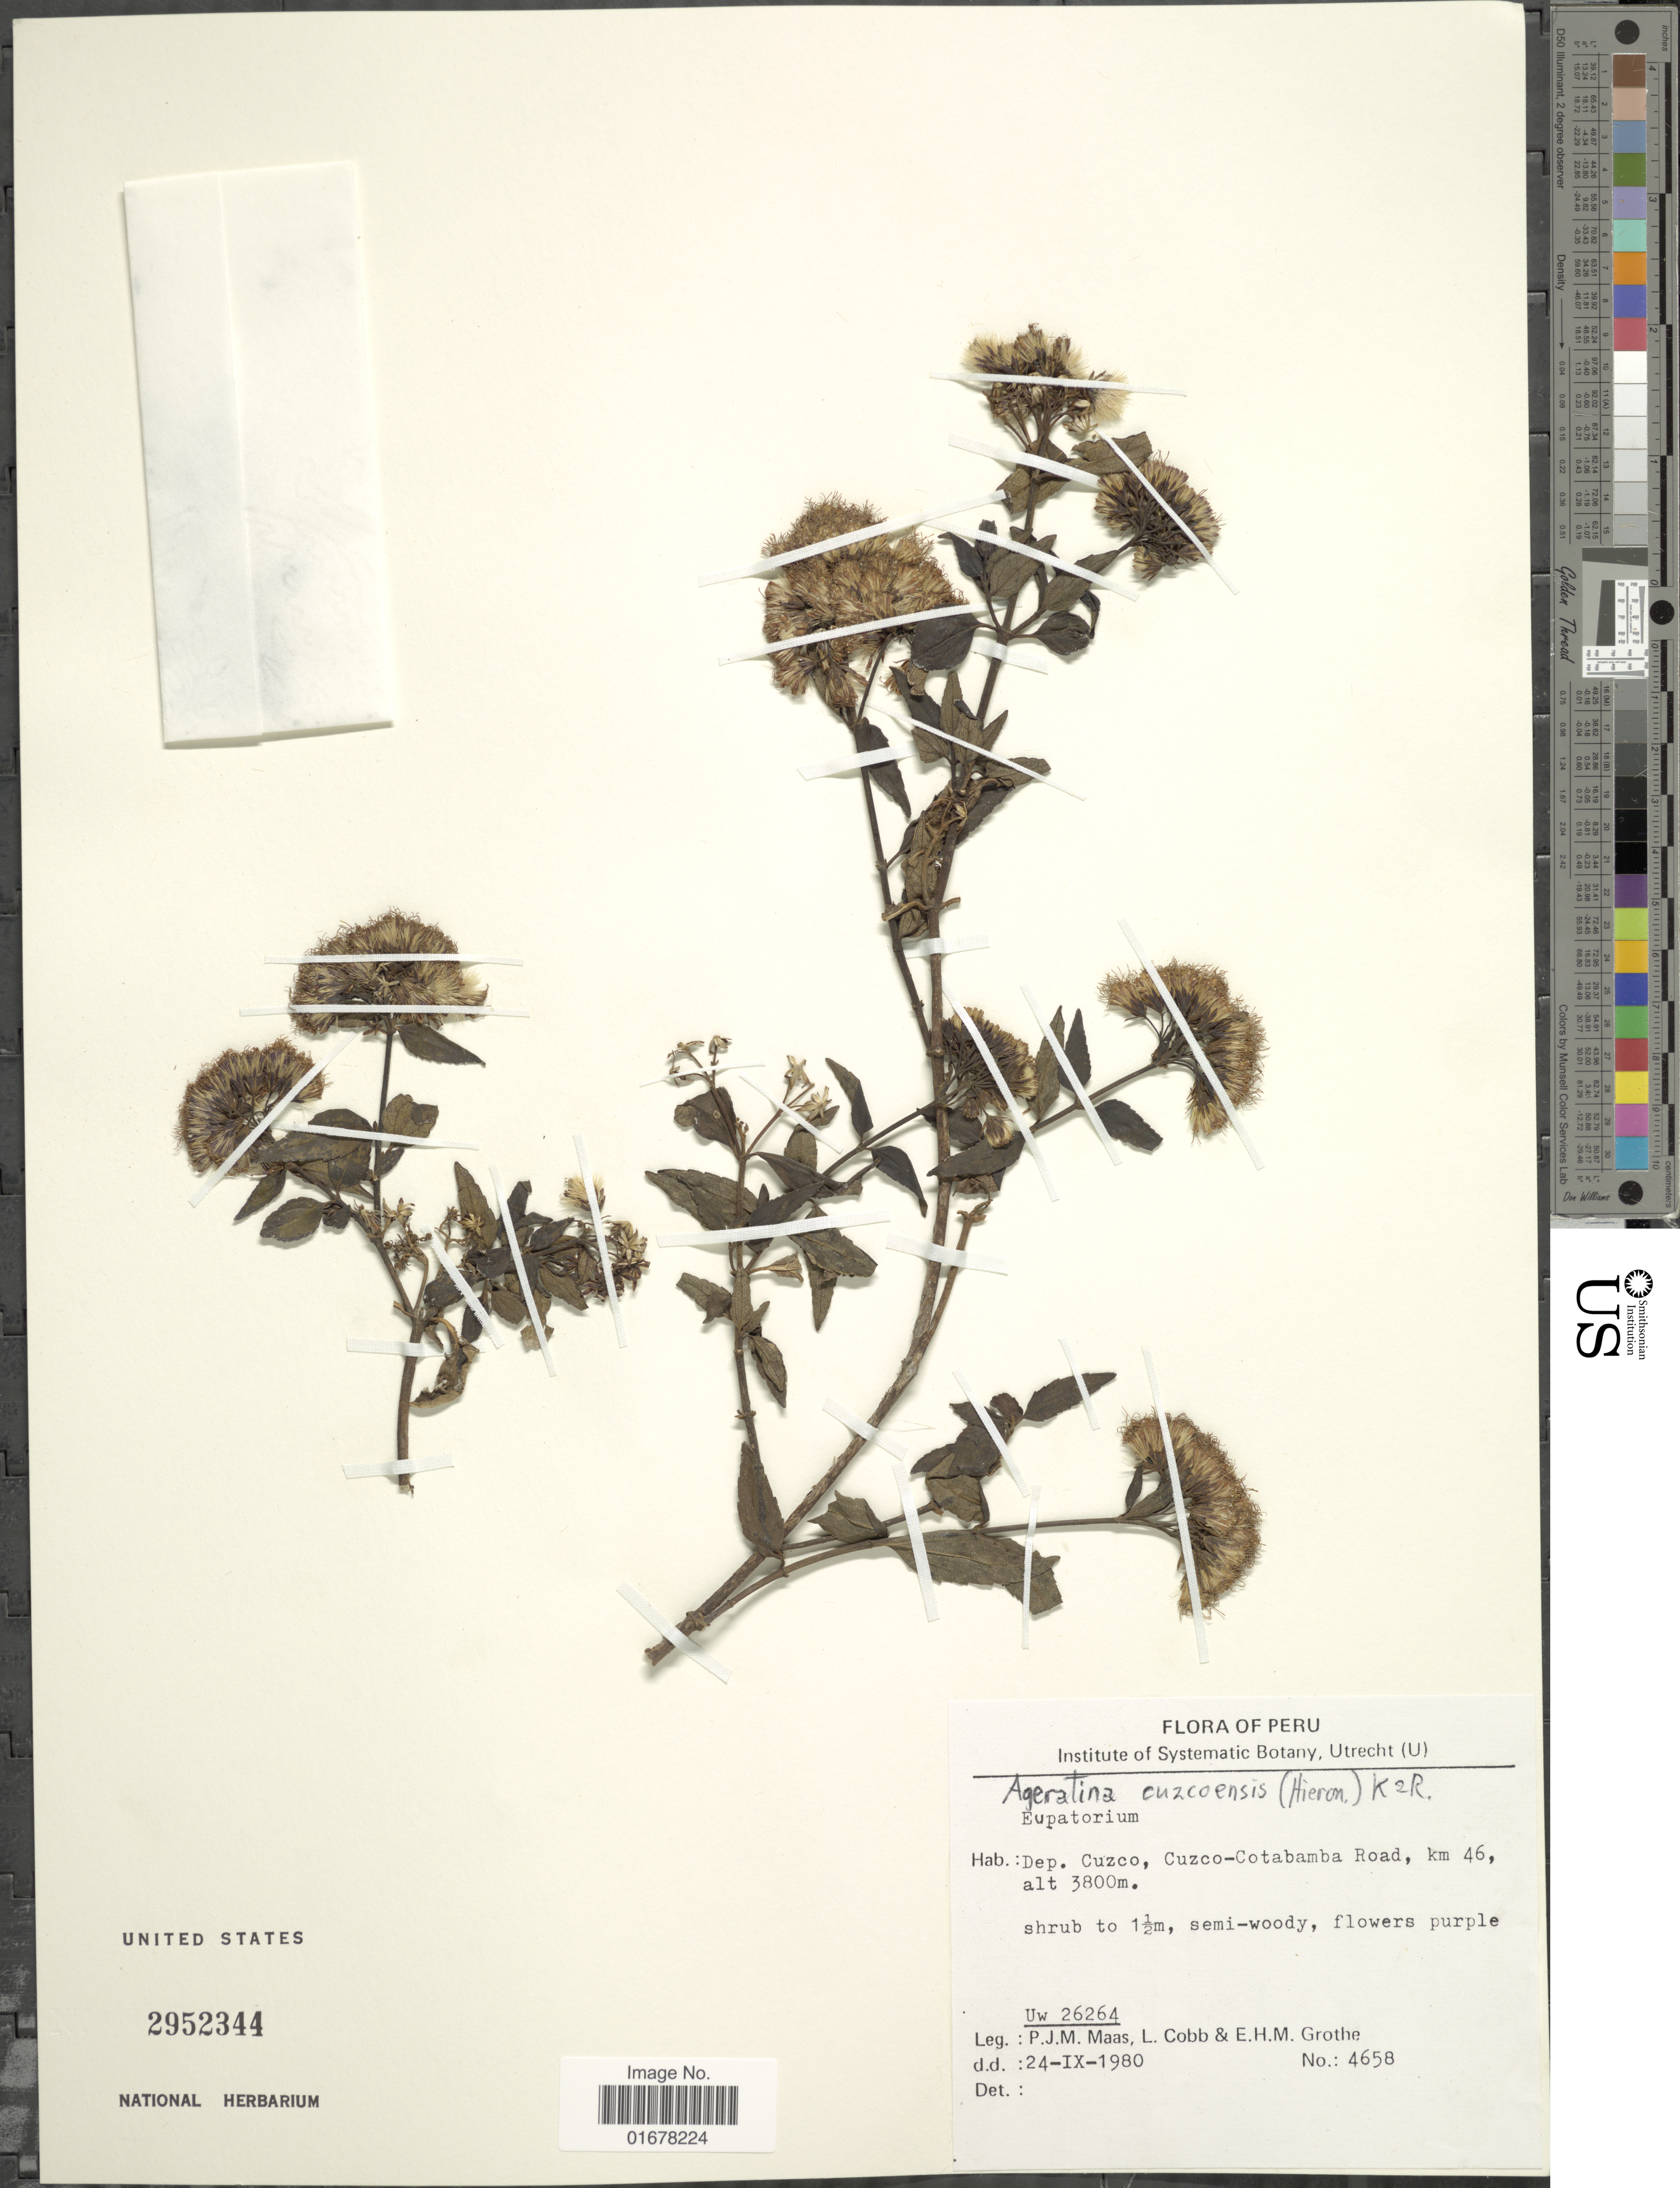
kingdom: Plantae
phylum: Tracheophyta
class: Magnoliopsida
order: Asterales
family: Asteraceae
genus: Ageratina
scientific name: Ageratina cuzcoensis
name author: (Hieron.) R.M. King & H. Rob.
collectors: P. Maas, L. Cobb & E. Grothe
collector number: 4658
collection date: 1980-09-24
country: Peru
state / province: Cusco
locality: Dep.: Cuzco, Cuzco-Cotabamba Road, km 46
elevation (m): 3800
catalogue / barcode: US 2952344